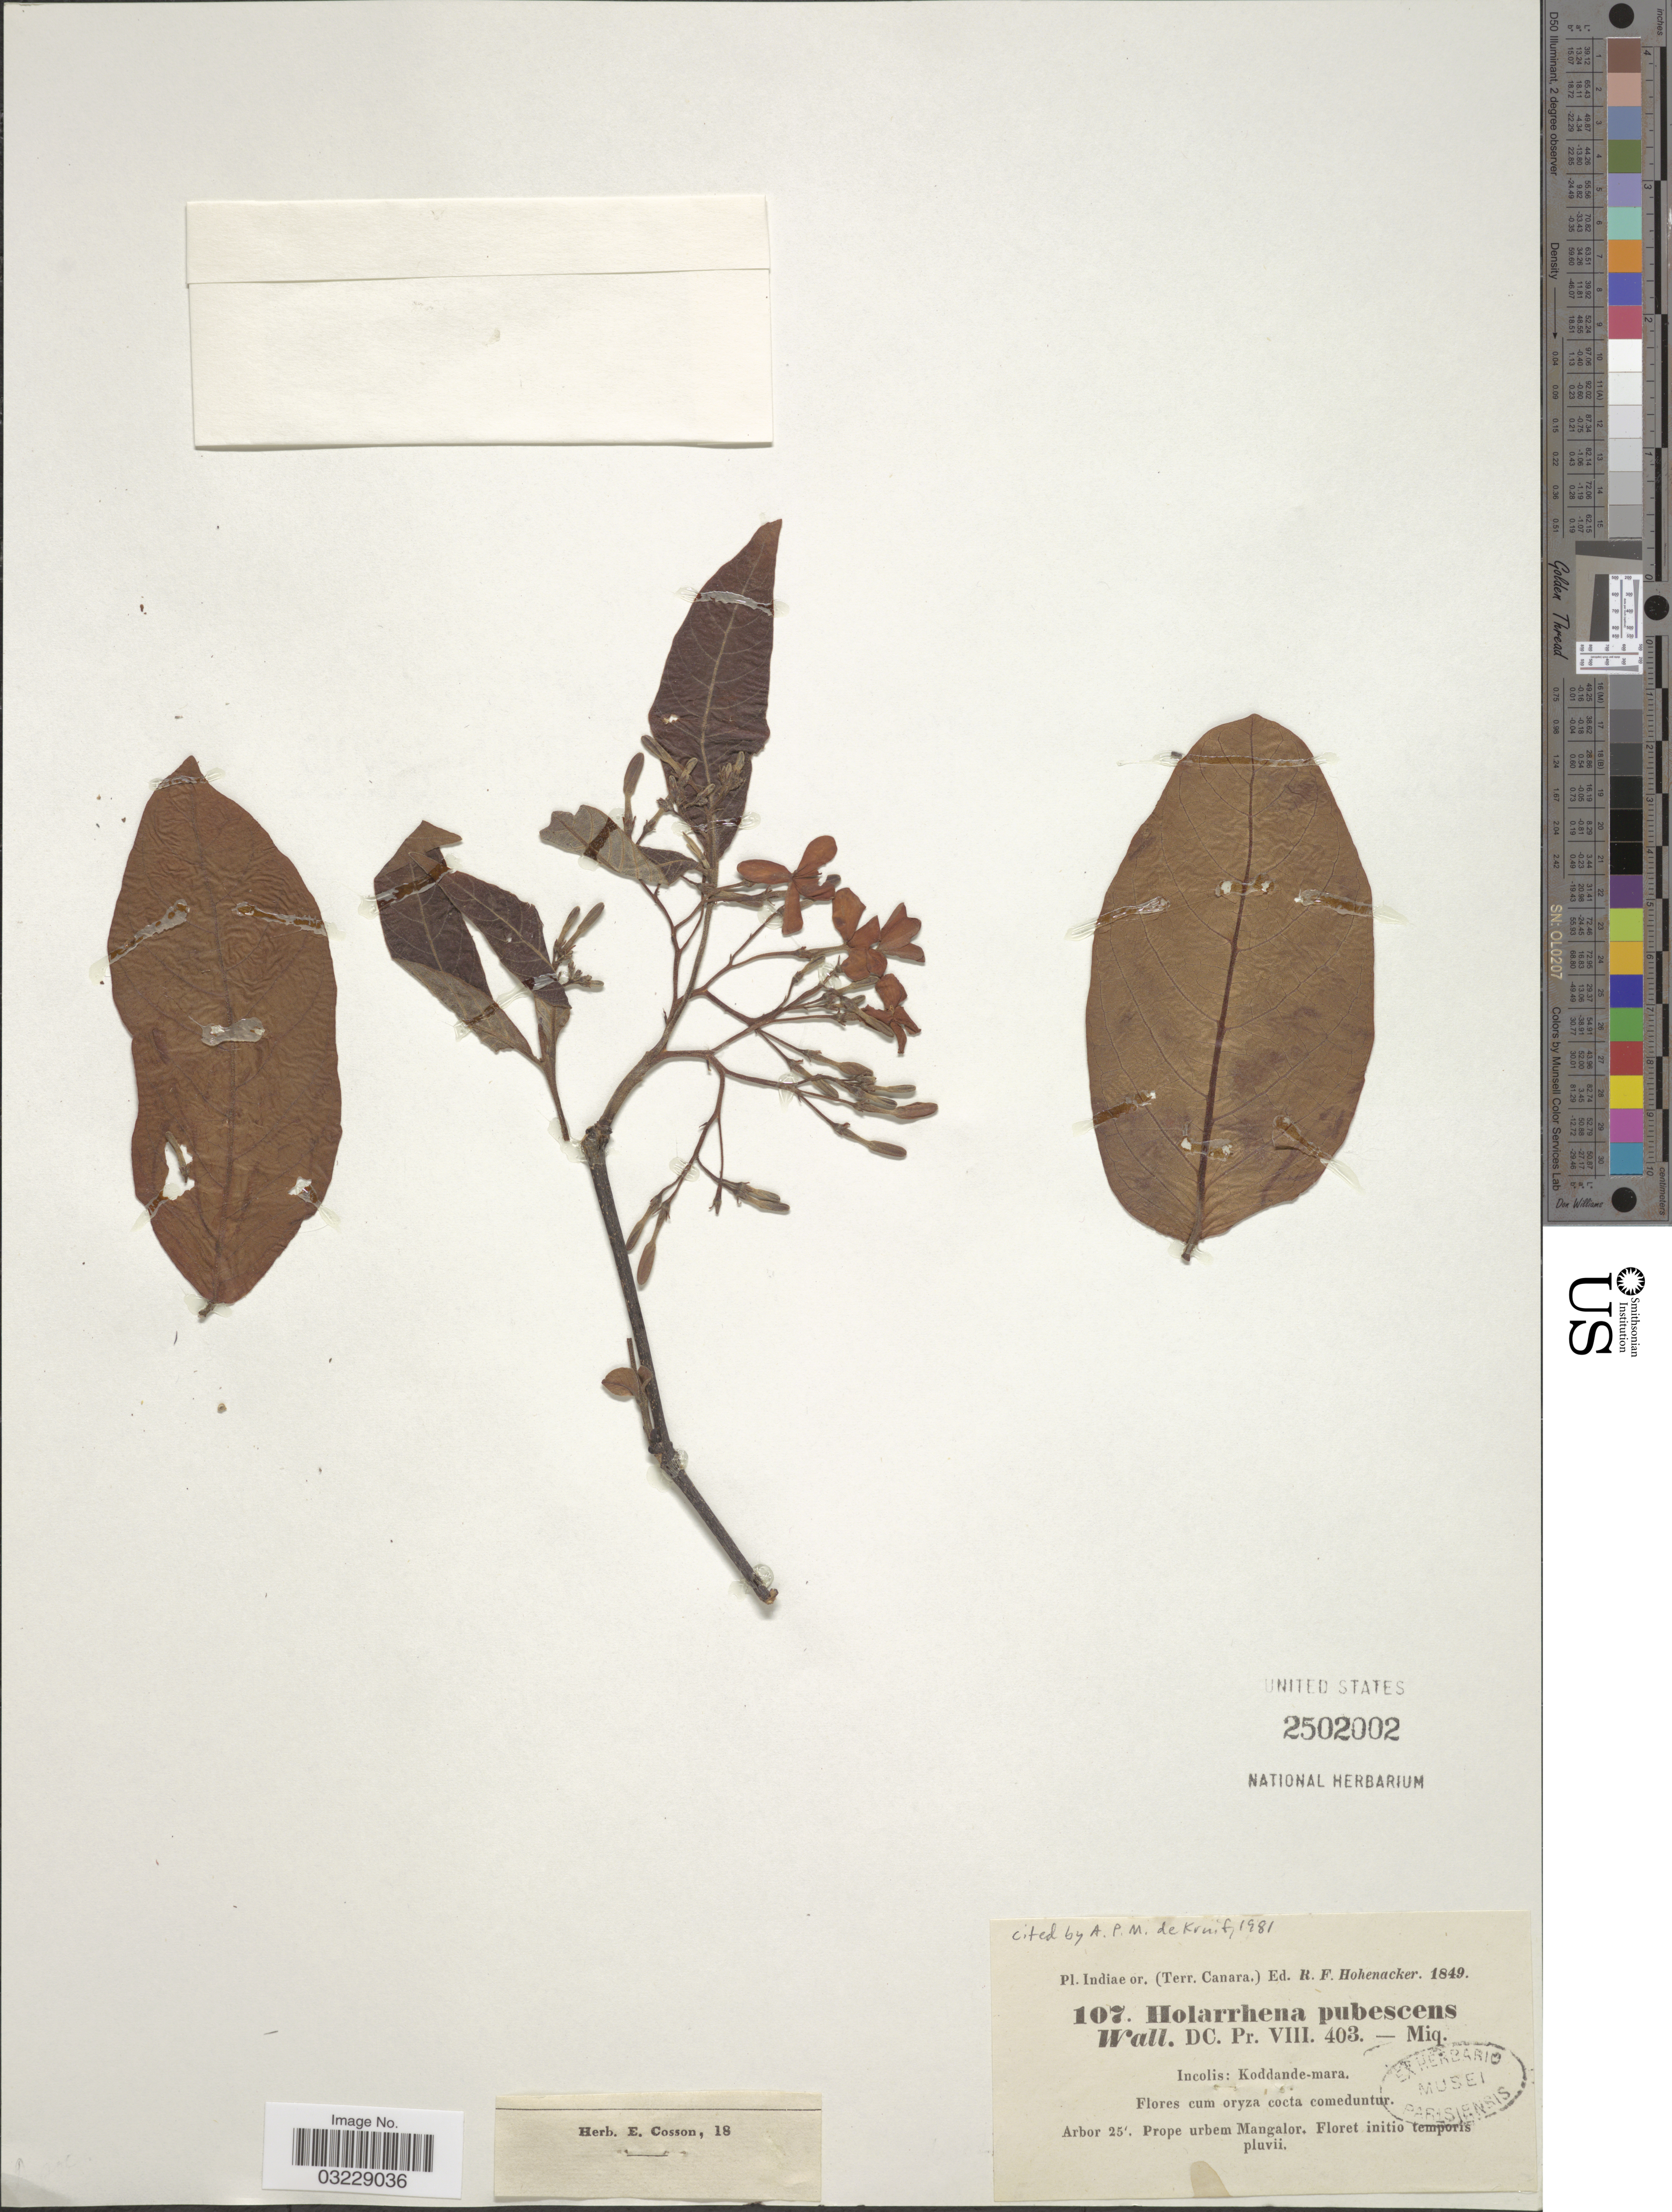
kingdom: Plantae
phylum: Tracheophyta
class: Magnoliopsida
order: Gentianales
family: Apocynaceae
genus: Holarrhena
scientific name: Holarrhena pubescens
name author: (Buch.-Ham.) Wall. ex G. Don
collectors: R. F. Hohenacker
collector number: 107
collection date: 1849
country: India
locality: Indiae or. (Terr. Canara). Prope urbem Mangalor.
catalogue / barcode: US 2502002